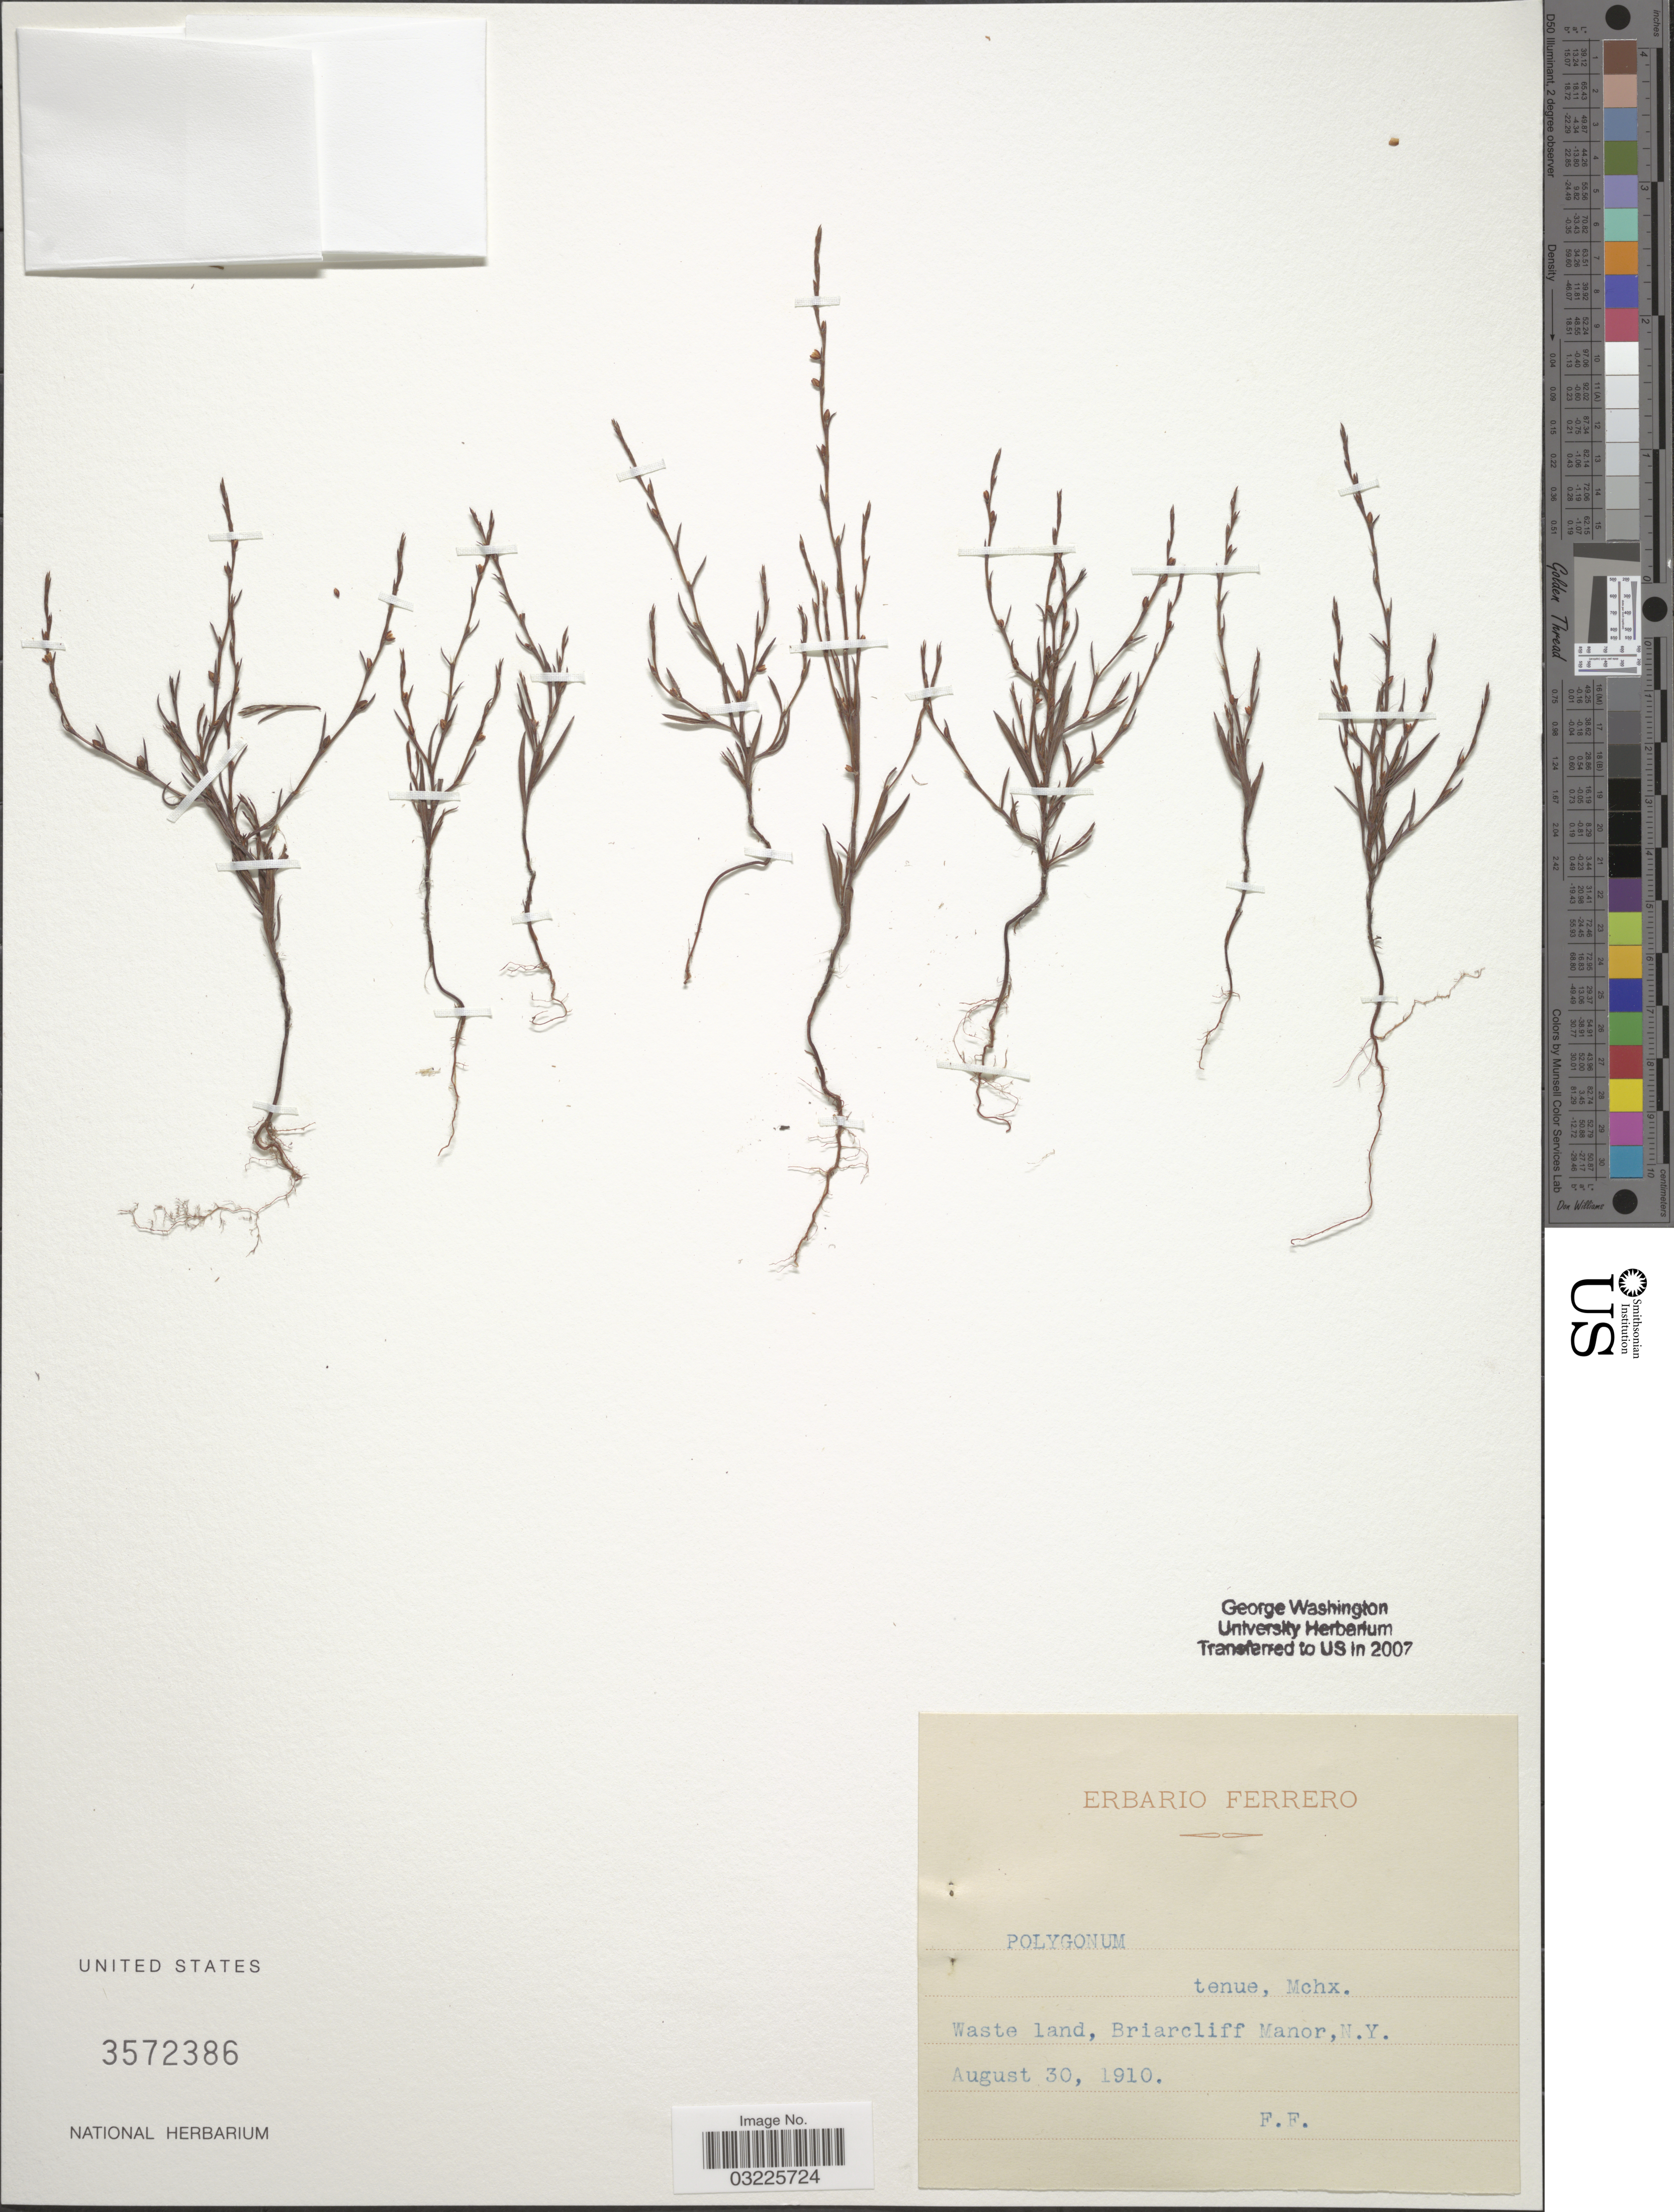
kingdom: Plantae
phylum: Tracheophyta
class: Magnoliopsida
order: Caryophyllales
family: Polygonaceae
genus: Polygonum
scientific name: Polygonum tenue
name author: F. Michx.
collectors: F. Ferrero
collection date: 1910-08-30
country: United States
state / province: New York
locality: Briarcliff Manor.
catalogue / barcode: US 3572386